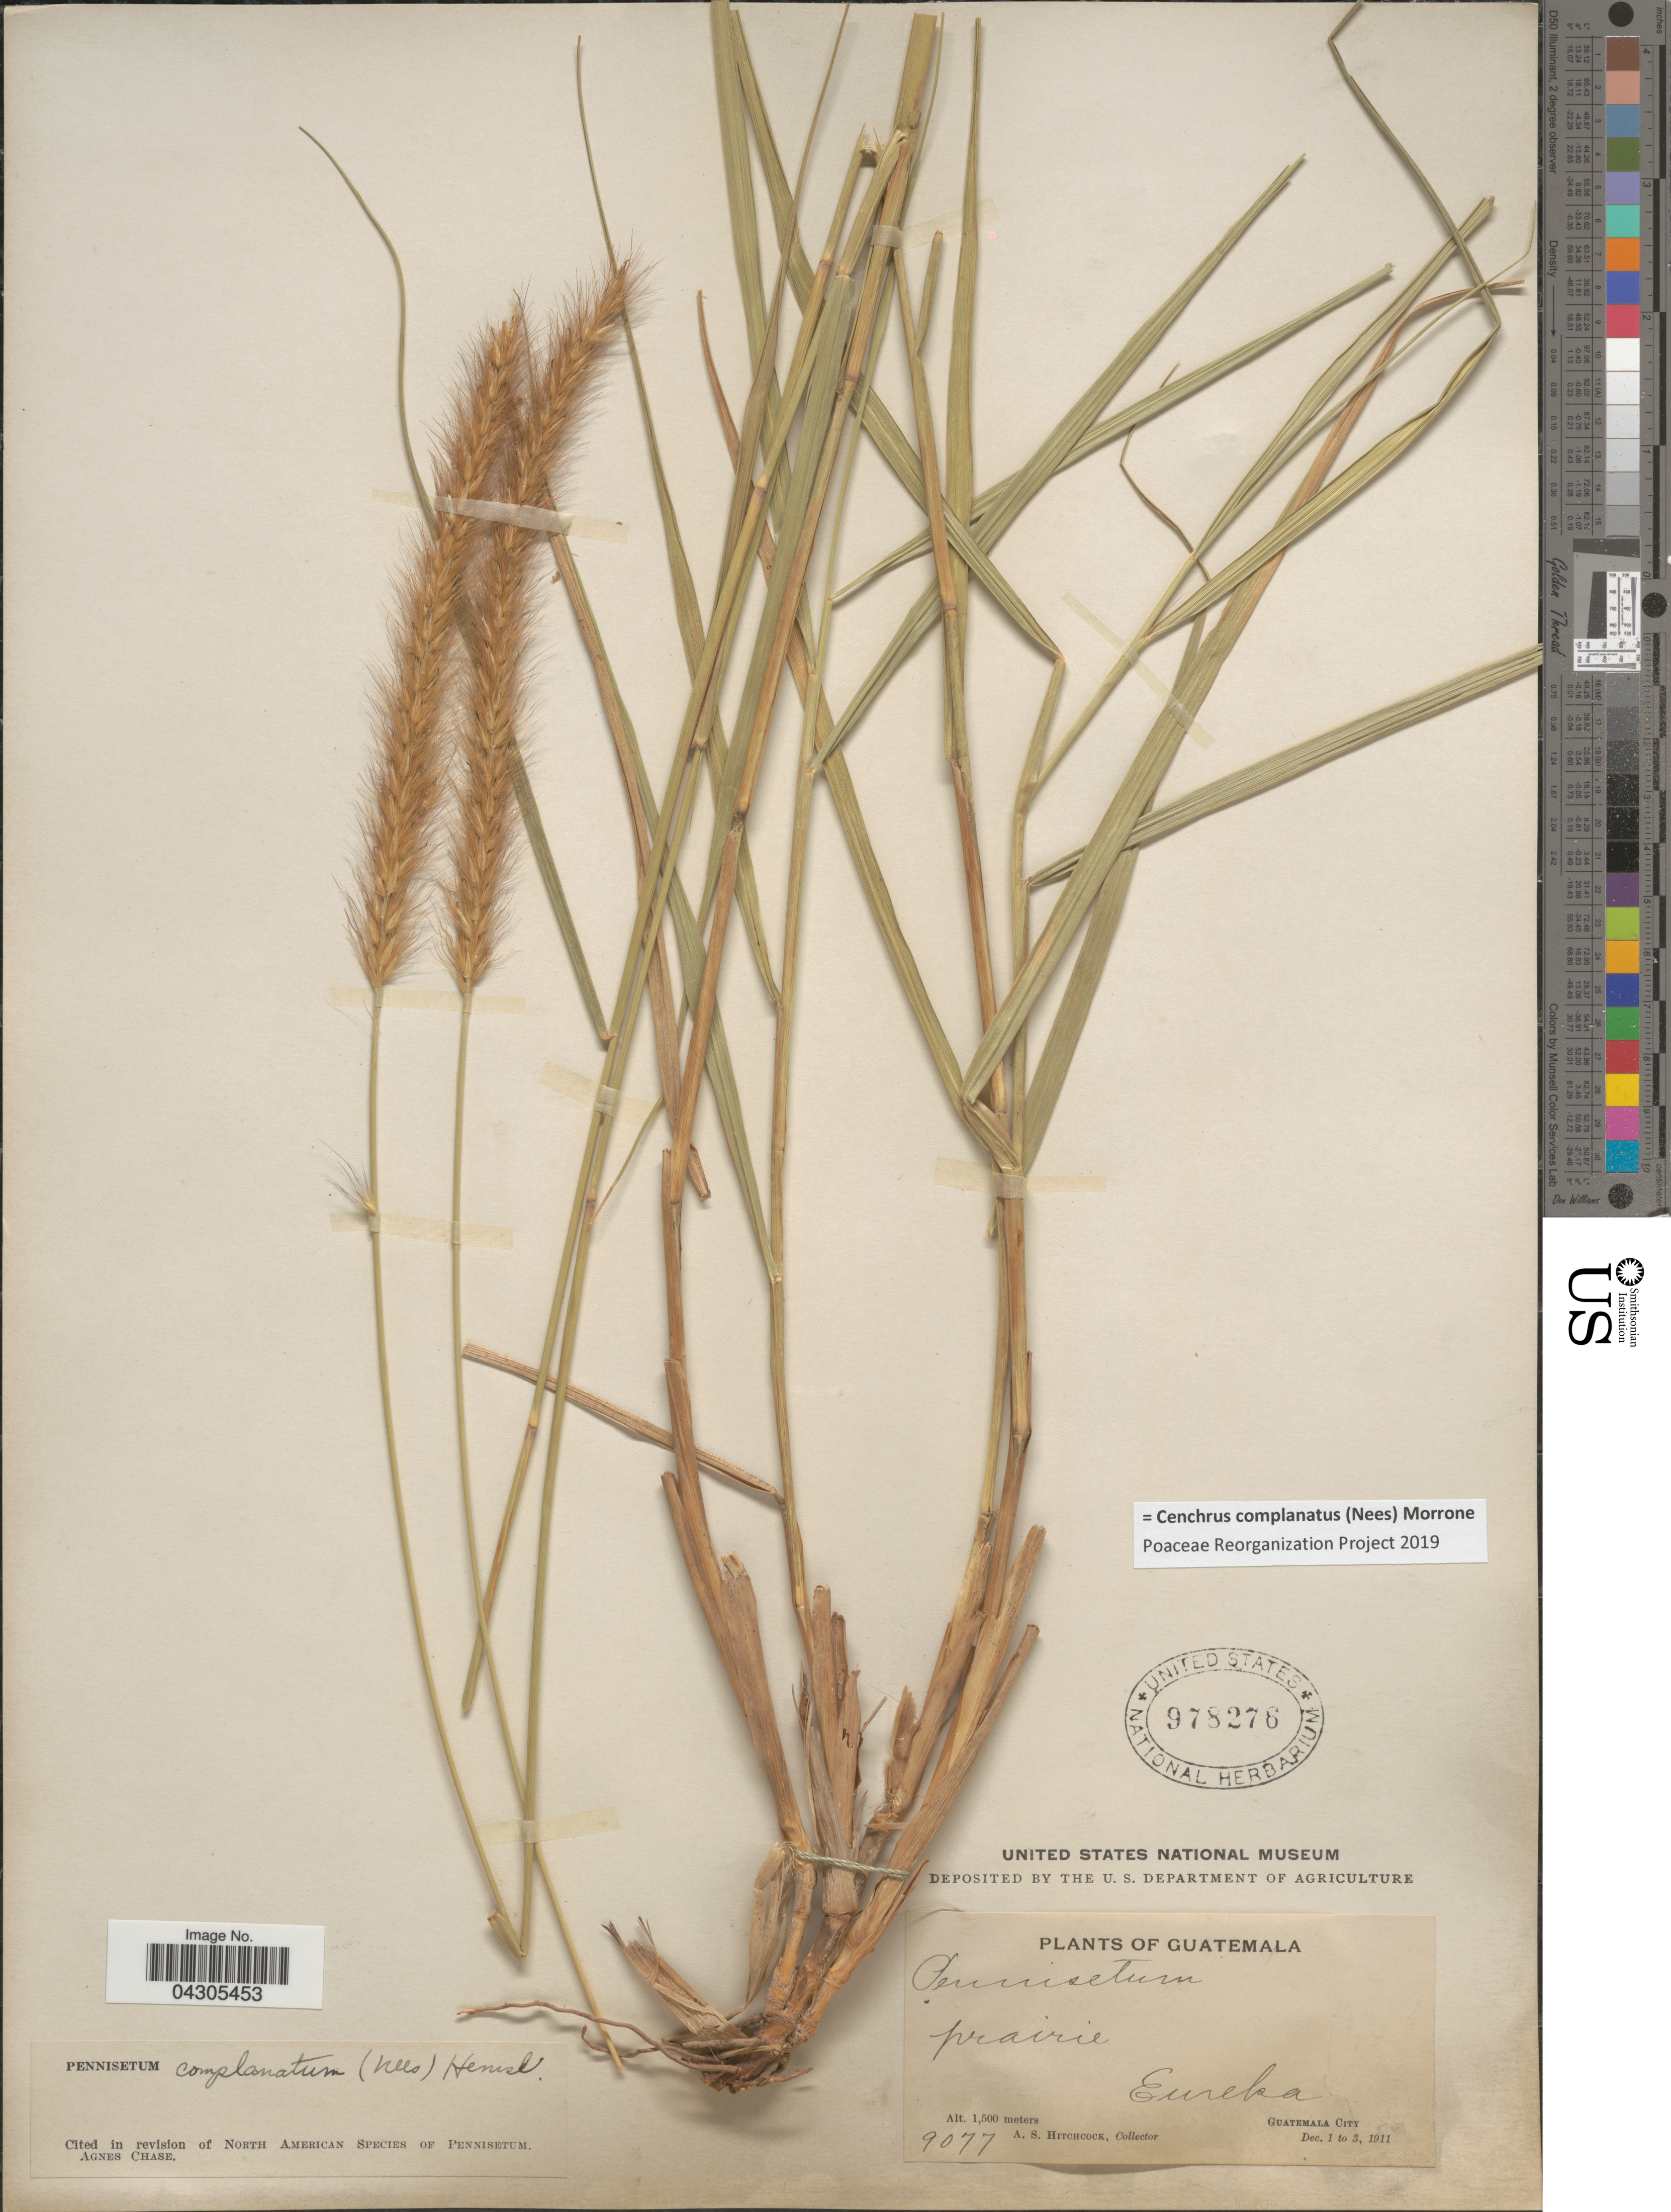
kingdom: Plantae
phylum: Tracheophyta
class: Liliopsida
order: Poales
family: Poaceae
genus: Cenchrus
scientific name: Cenchrus complanatus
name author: (Nees) Morrone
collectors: A. S. Hitchcock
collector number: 9077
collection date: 1911-12-01/1911-12-03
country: Guatemala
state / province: Guatemala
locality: Prairie. Eureka. Guatemala City.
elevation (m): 1500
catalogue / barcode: US 978276